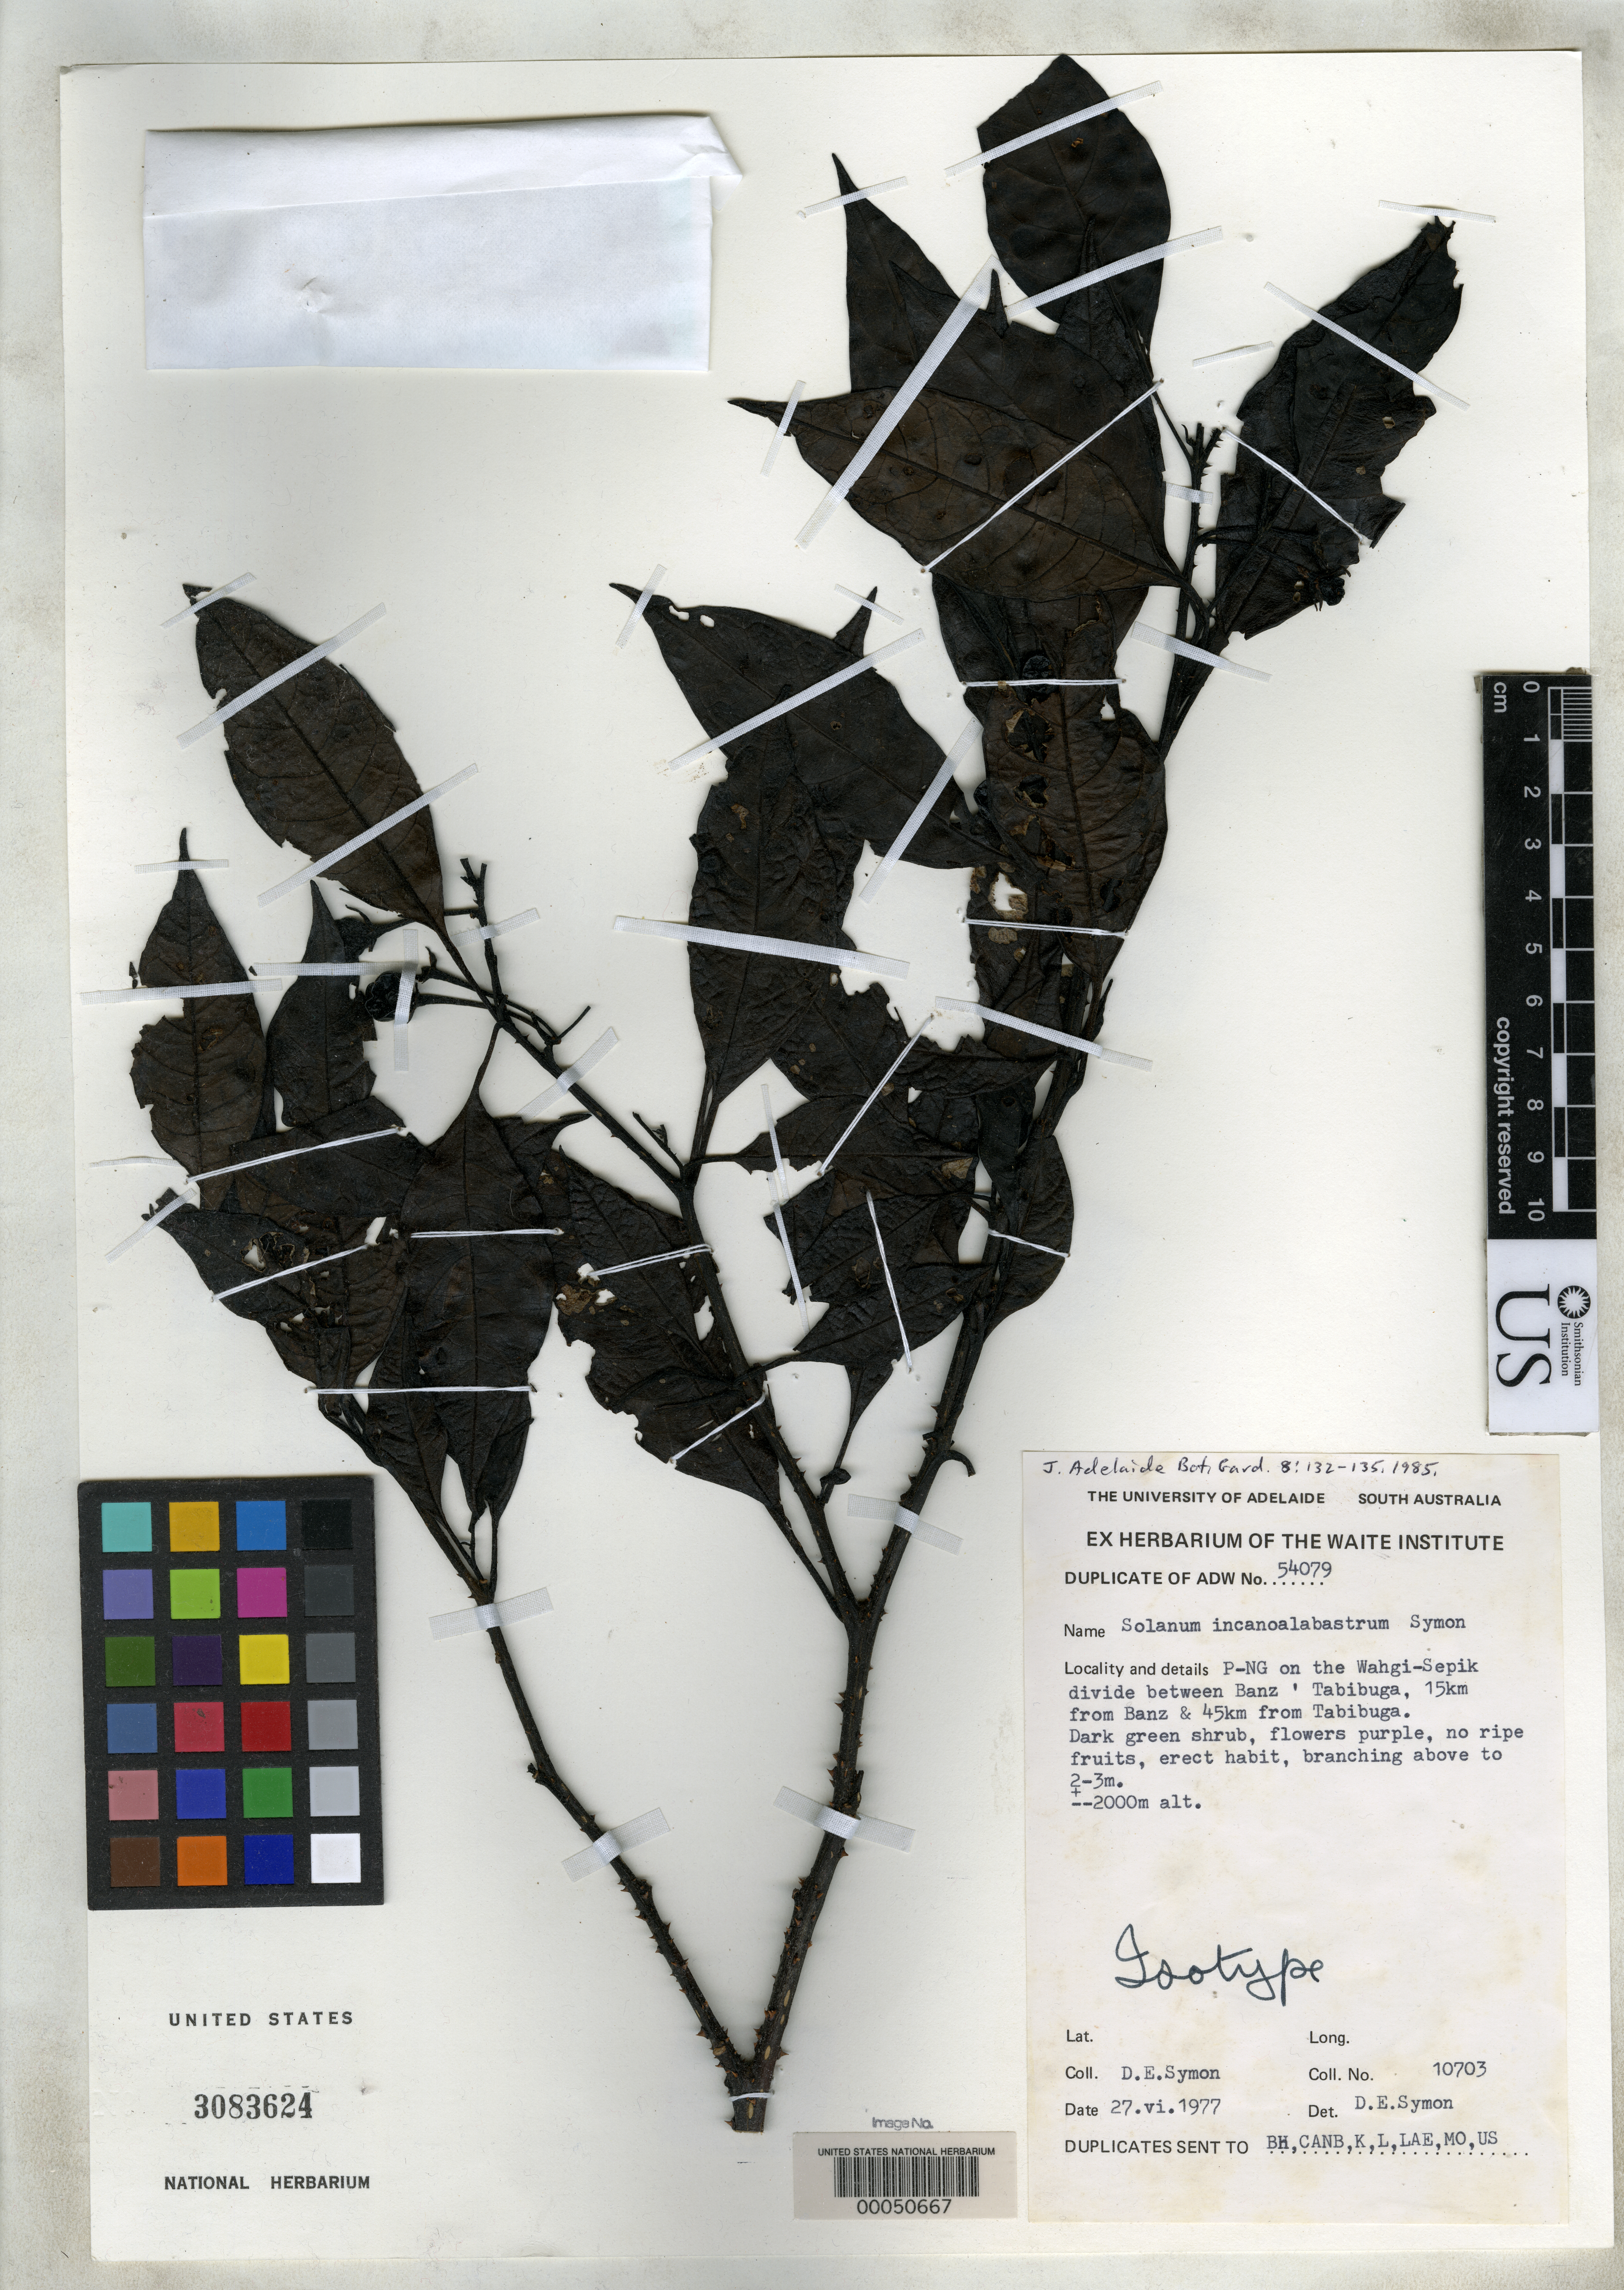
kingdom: Plantae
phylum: Tracheophyta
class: Magnoliopsida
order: Solanales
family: Solanaceae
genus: Solanum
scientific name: Solanum incanoalabastrum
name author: Symon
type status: Isotype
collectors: D. Symon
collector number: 10703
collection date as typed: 27 Jun 1977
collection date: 1977-06-27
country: Papua New Guinea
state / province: Western Highlands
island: New Guinea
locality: Wahgi-Sepik divide, 15 km from Banz, 45 km from Tabibuga.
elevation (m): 2000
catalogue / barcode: US 3083624